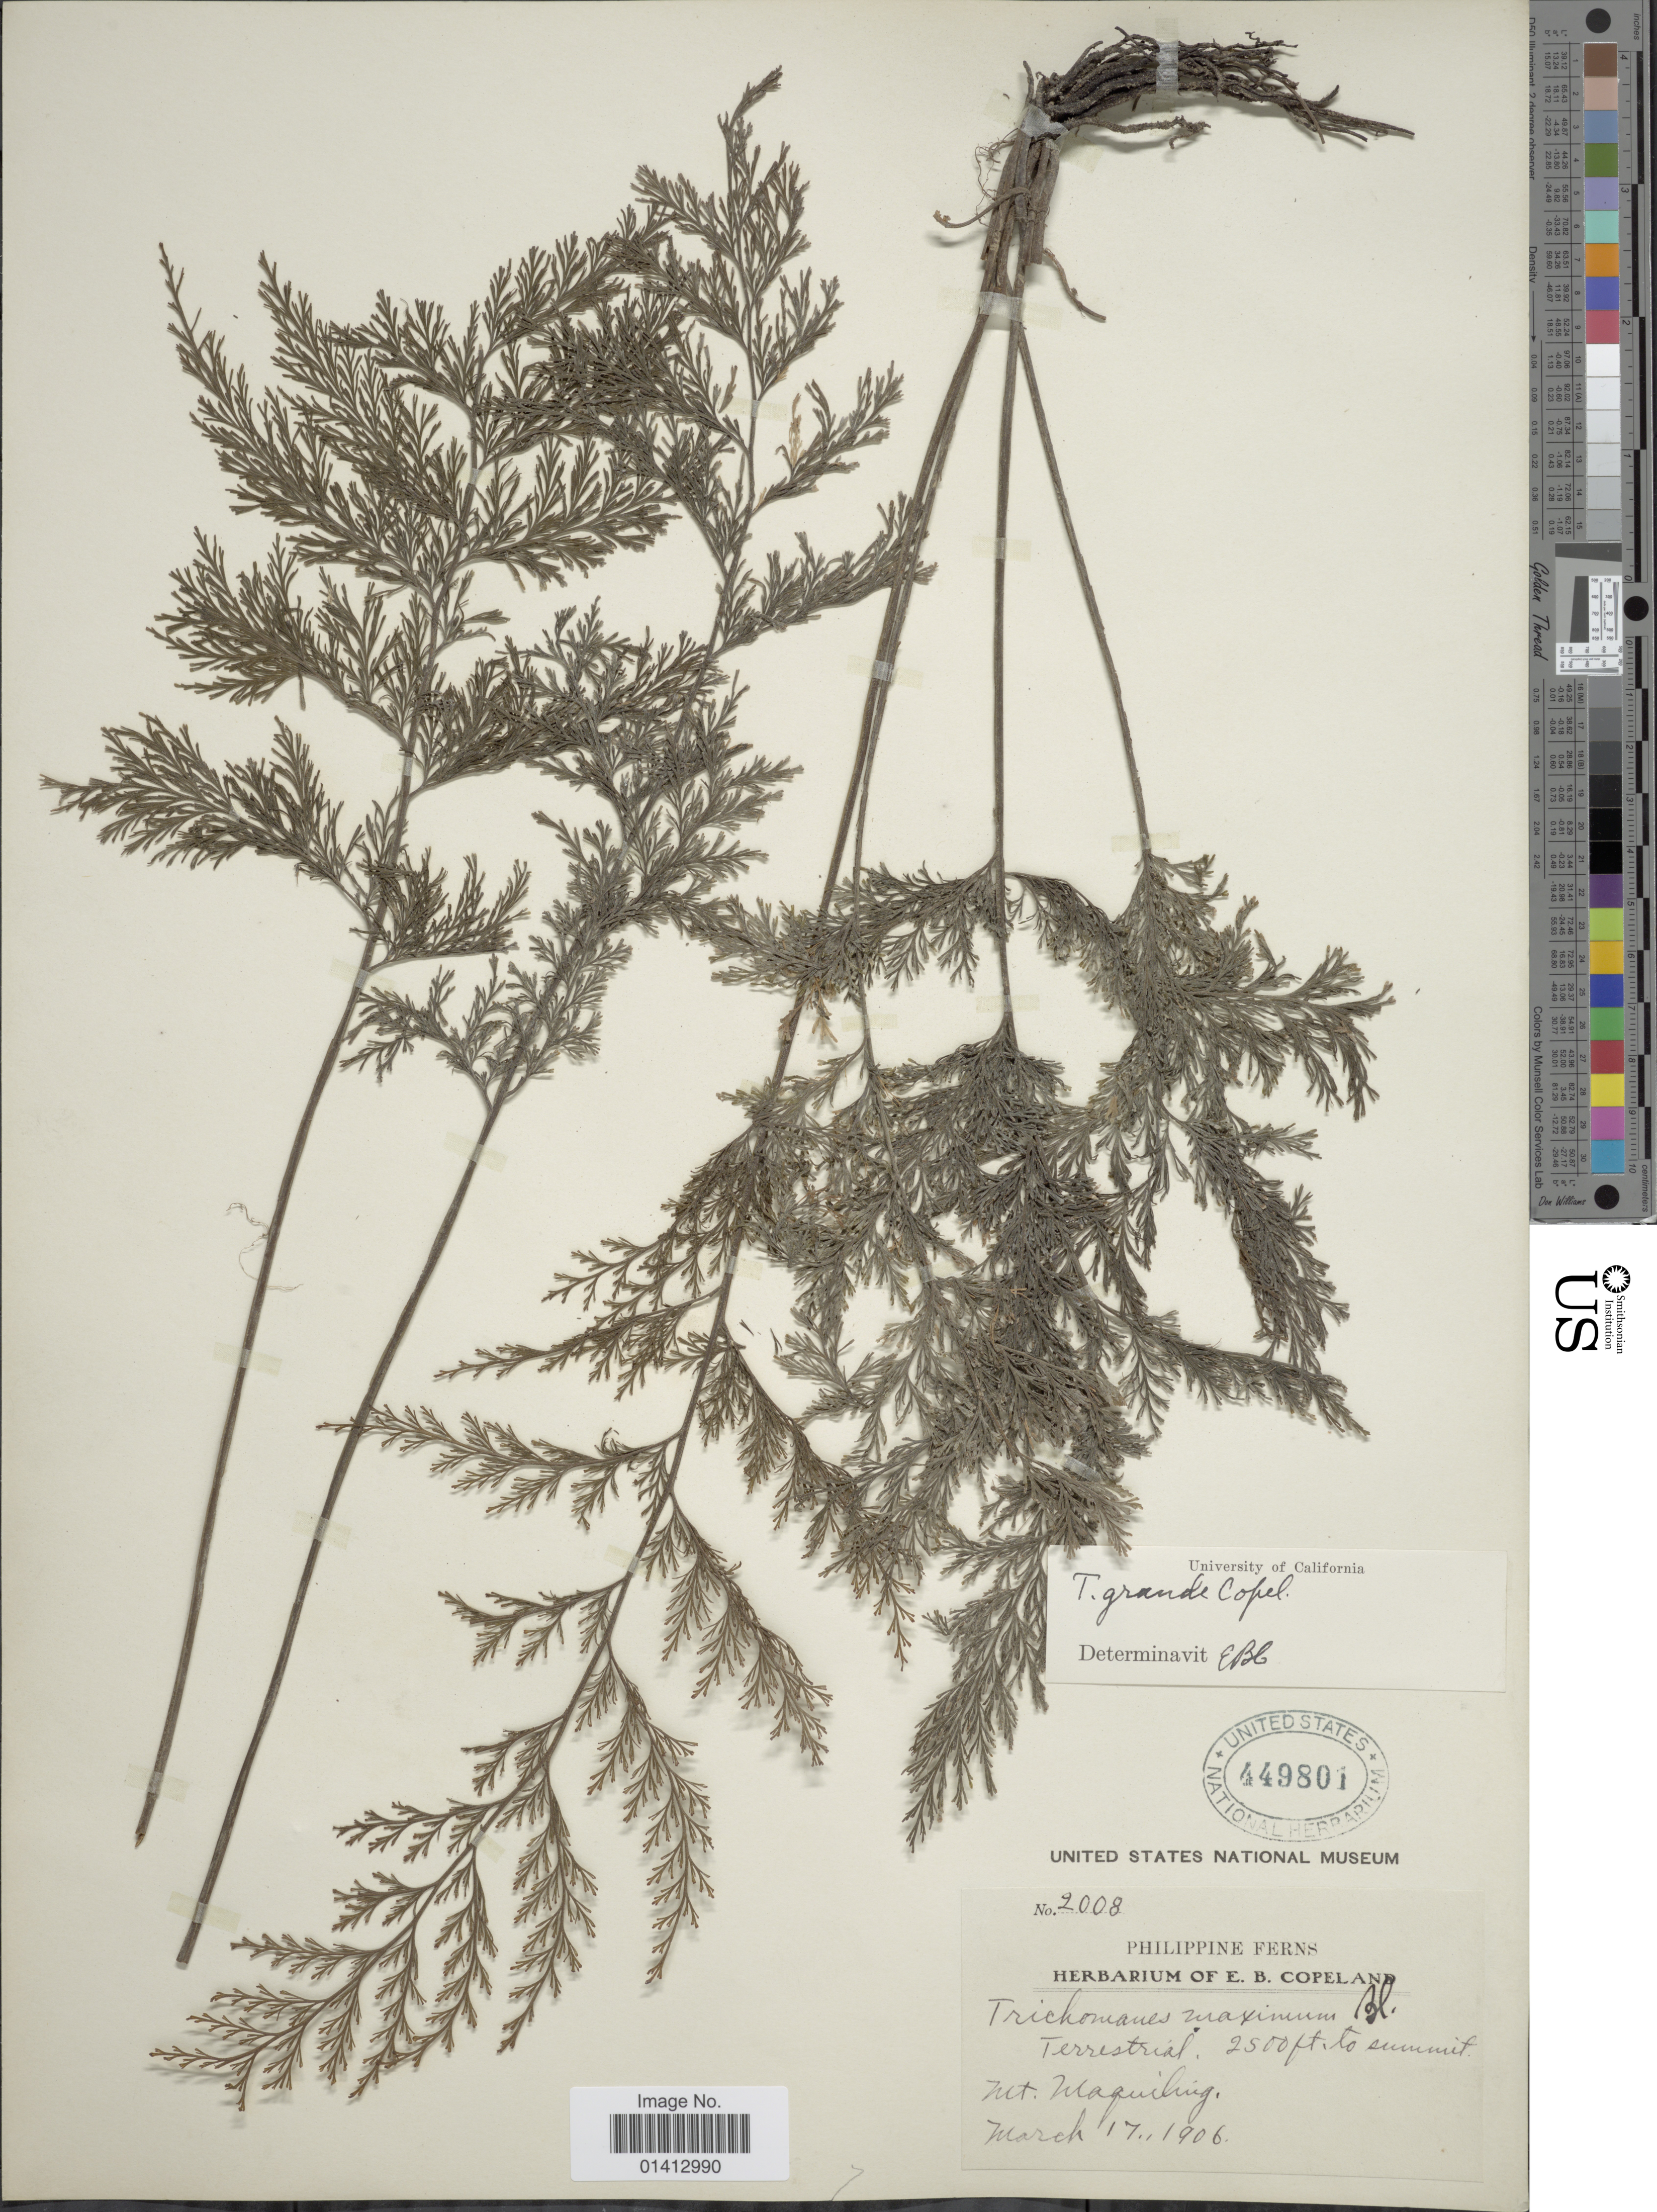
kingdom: Plantae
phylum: Tracheophyta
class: Polypodiopsida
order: Hymenophyllales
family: Hymenophyllaceae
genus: Crepidomanes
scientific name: Crepidomanes grande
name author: (Copel.) Ebihara & K. Iwats.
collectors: E. B. Copeland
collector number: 2008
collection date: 1906-03-17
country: Philippines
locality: Mt Maquiling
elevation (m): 762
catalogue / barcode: US 449801